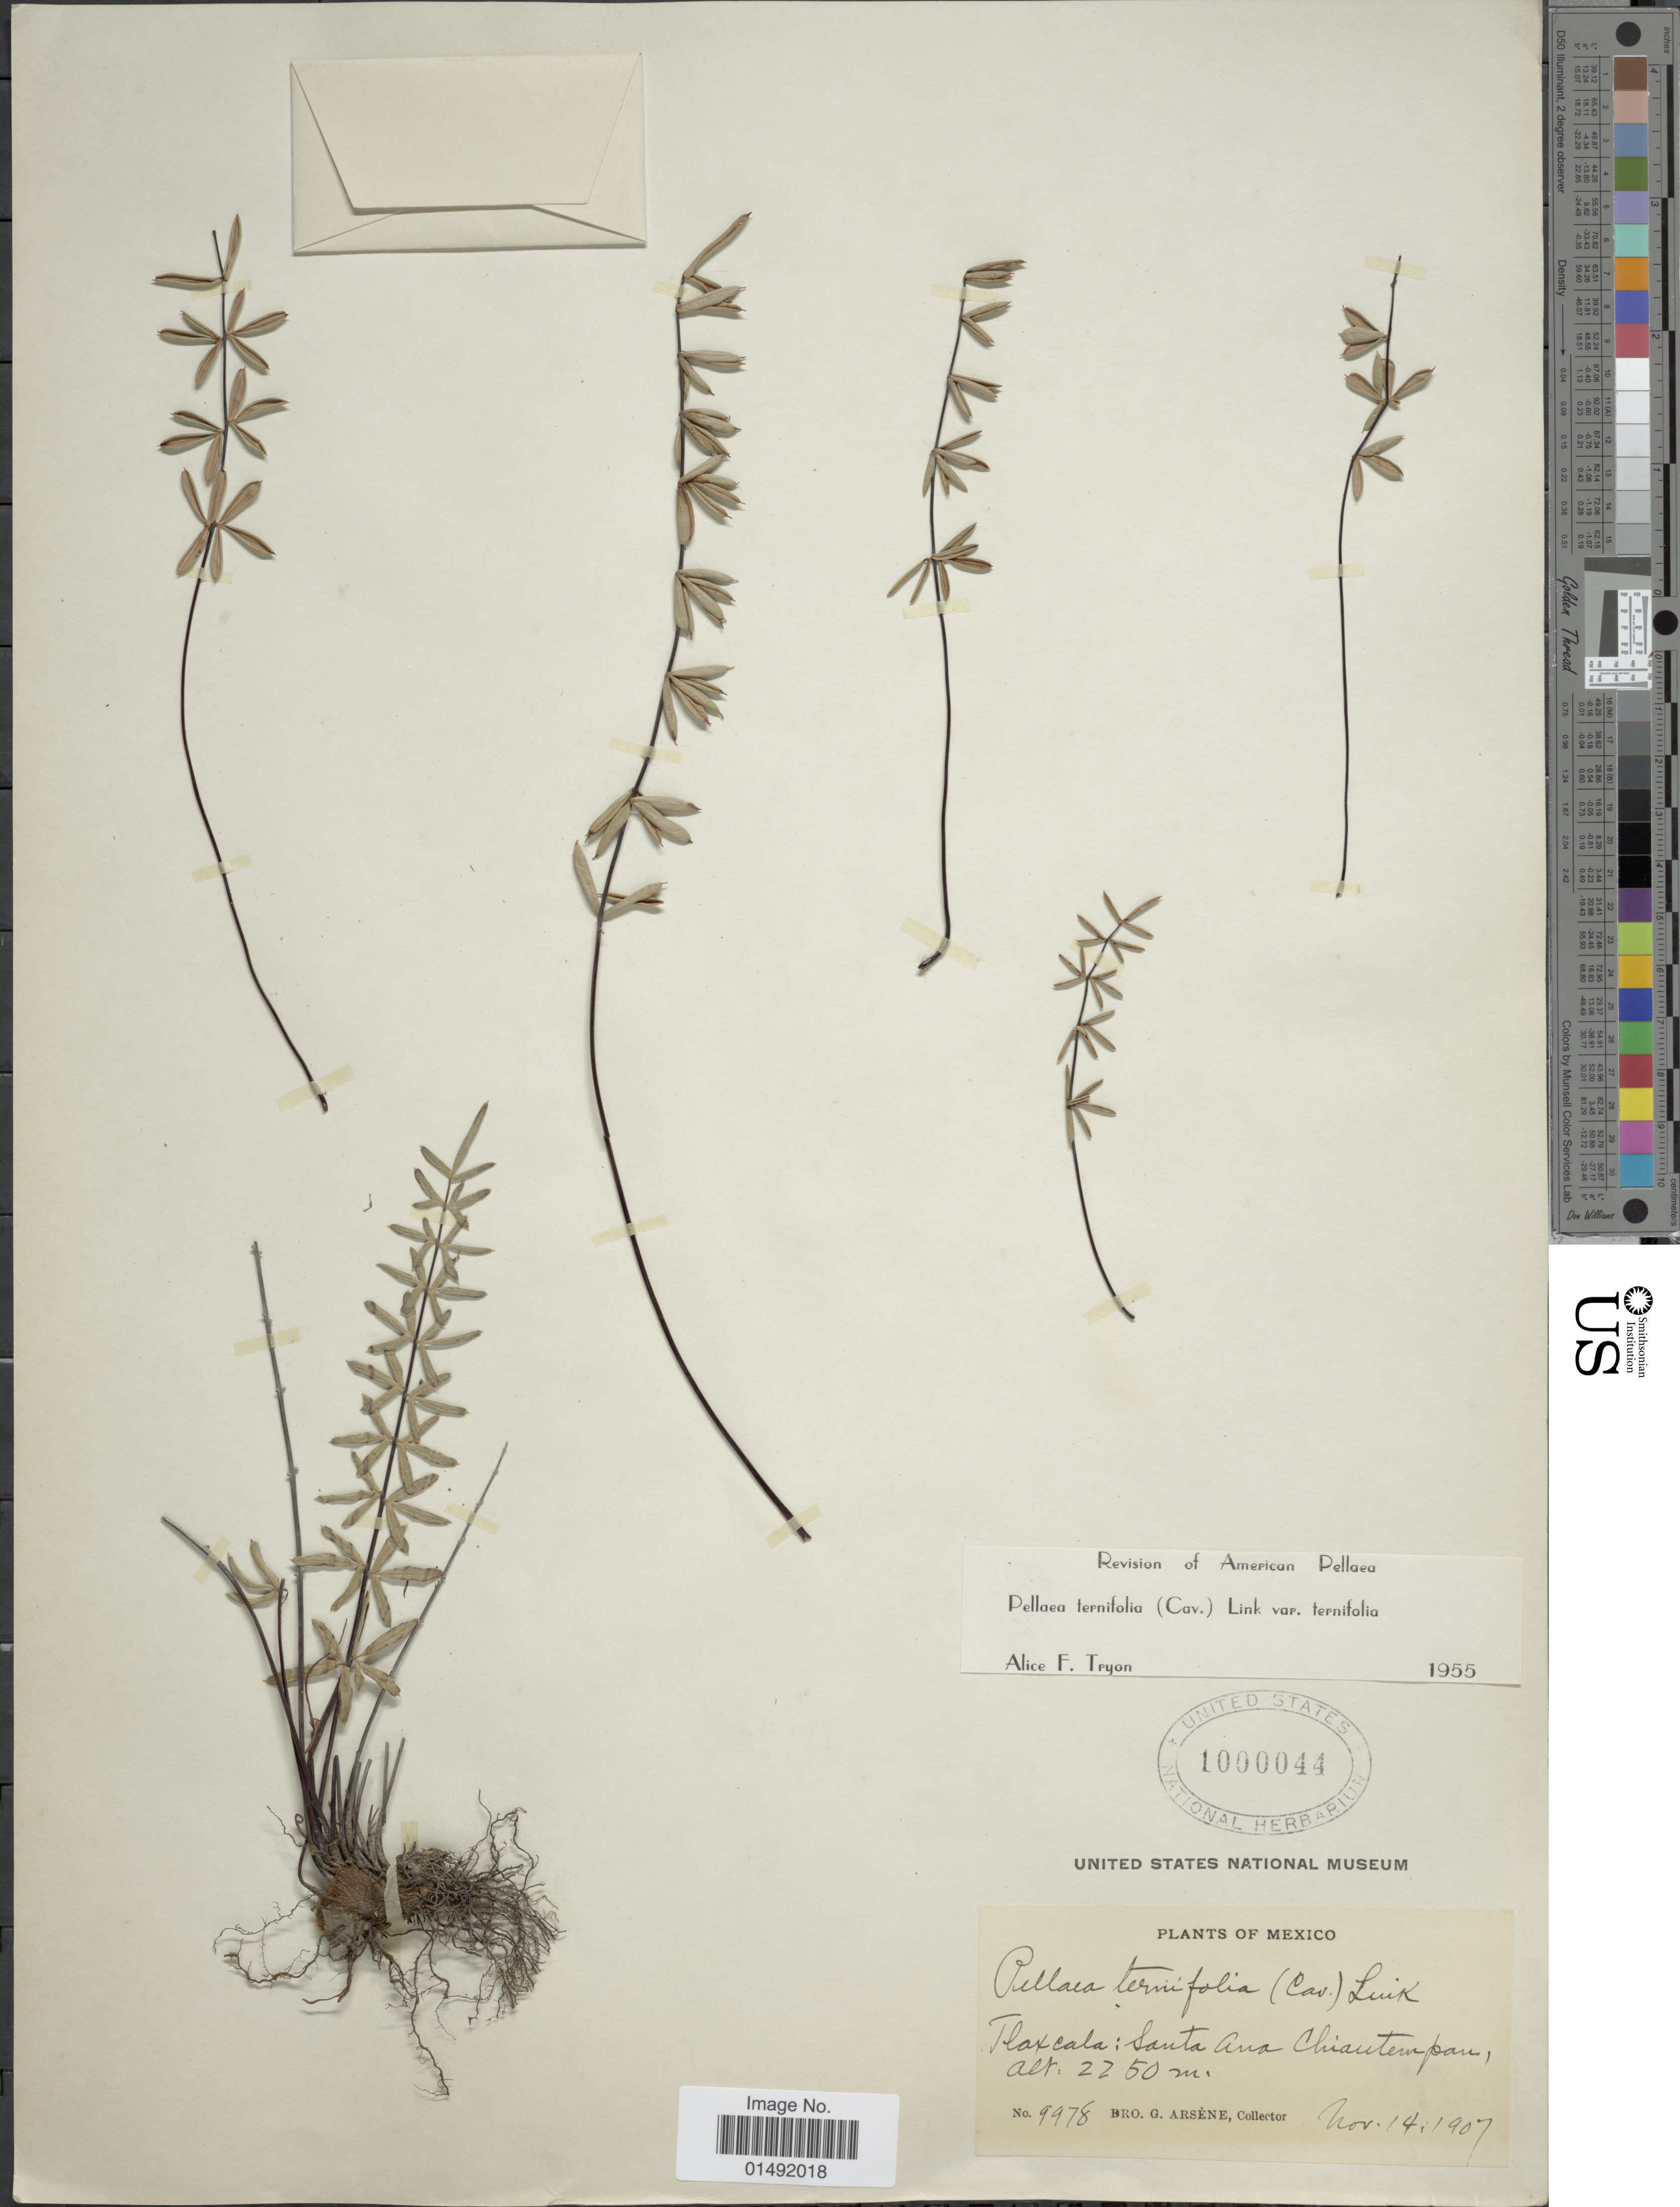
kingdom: Plantae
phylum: Tracheophyta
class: Polypodiopsida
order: Polypodiales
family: Pteridaceae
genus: Pellaea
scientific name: Pellaea ternifolia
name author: (Cav.) Link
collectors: Bro. G. Arsène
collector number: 9978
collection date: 1907-11-14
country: Mexico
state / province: Tlaxcala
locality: Santa Ana Chiantenpan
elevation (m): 2250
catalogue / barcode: US 1000044